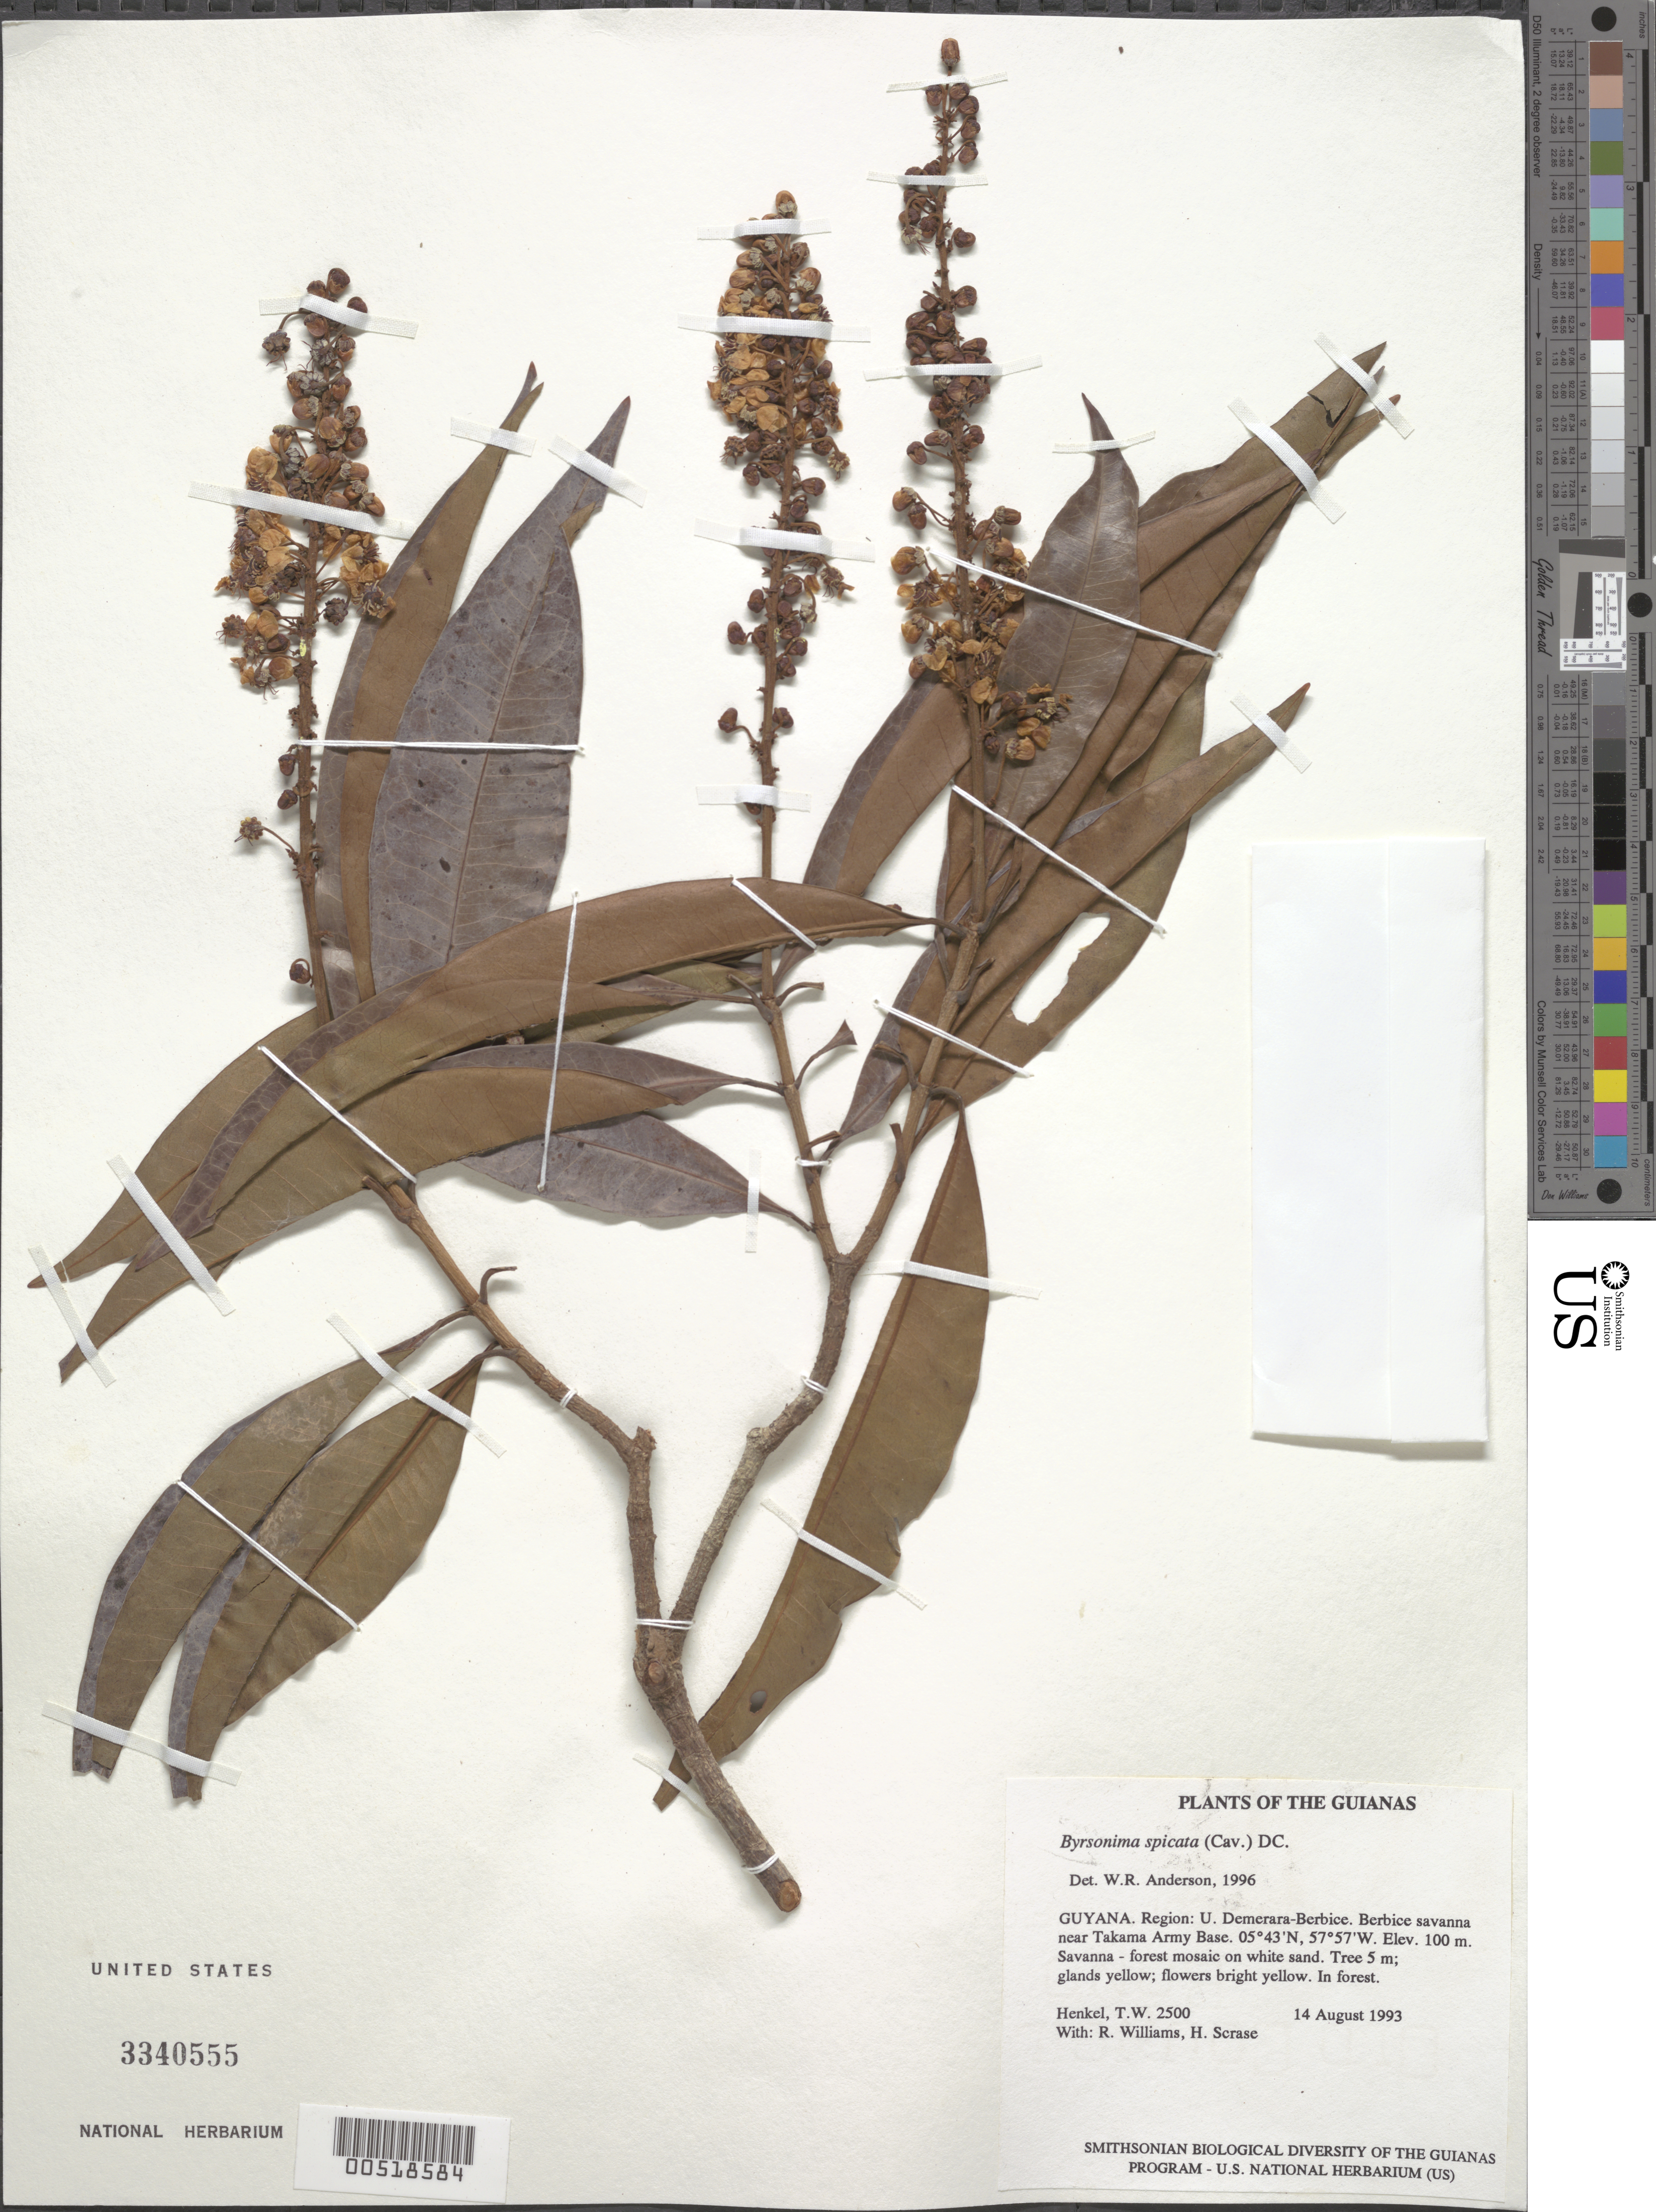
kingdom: Plantae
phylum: Tracheophyta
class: Magnoliopsida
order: Malpighiales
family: Malpighiaceae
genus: Byrsonima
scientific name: Byrsonima spicata (Cav.) DC.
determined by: Anderson, W. R., (MICH), University of Michigan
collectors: T. Henkel, R. Williams & H. Scrase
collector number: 2500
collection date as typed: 14 August 1993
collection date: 1993-08-14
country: Guyana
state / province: U. Demerara-Berbice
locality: Berbice savanna near Takama Army Base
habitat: Savanna - forest mosaic on white sand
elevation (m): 100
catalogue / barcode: US 3340555